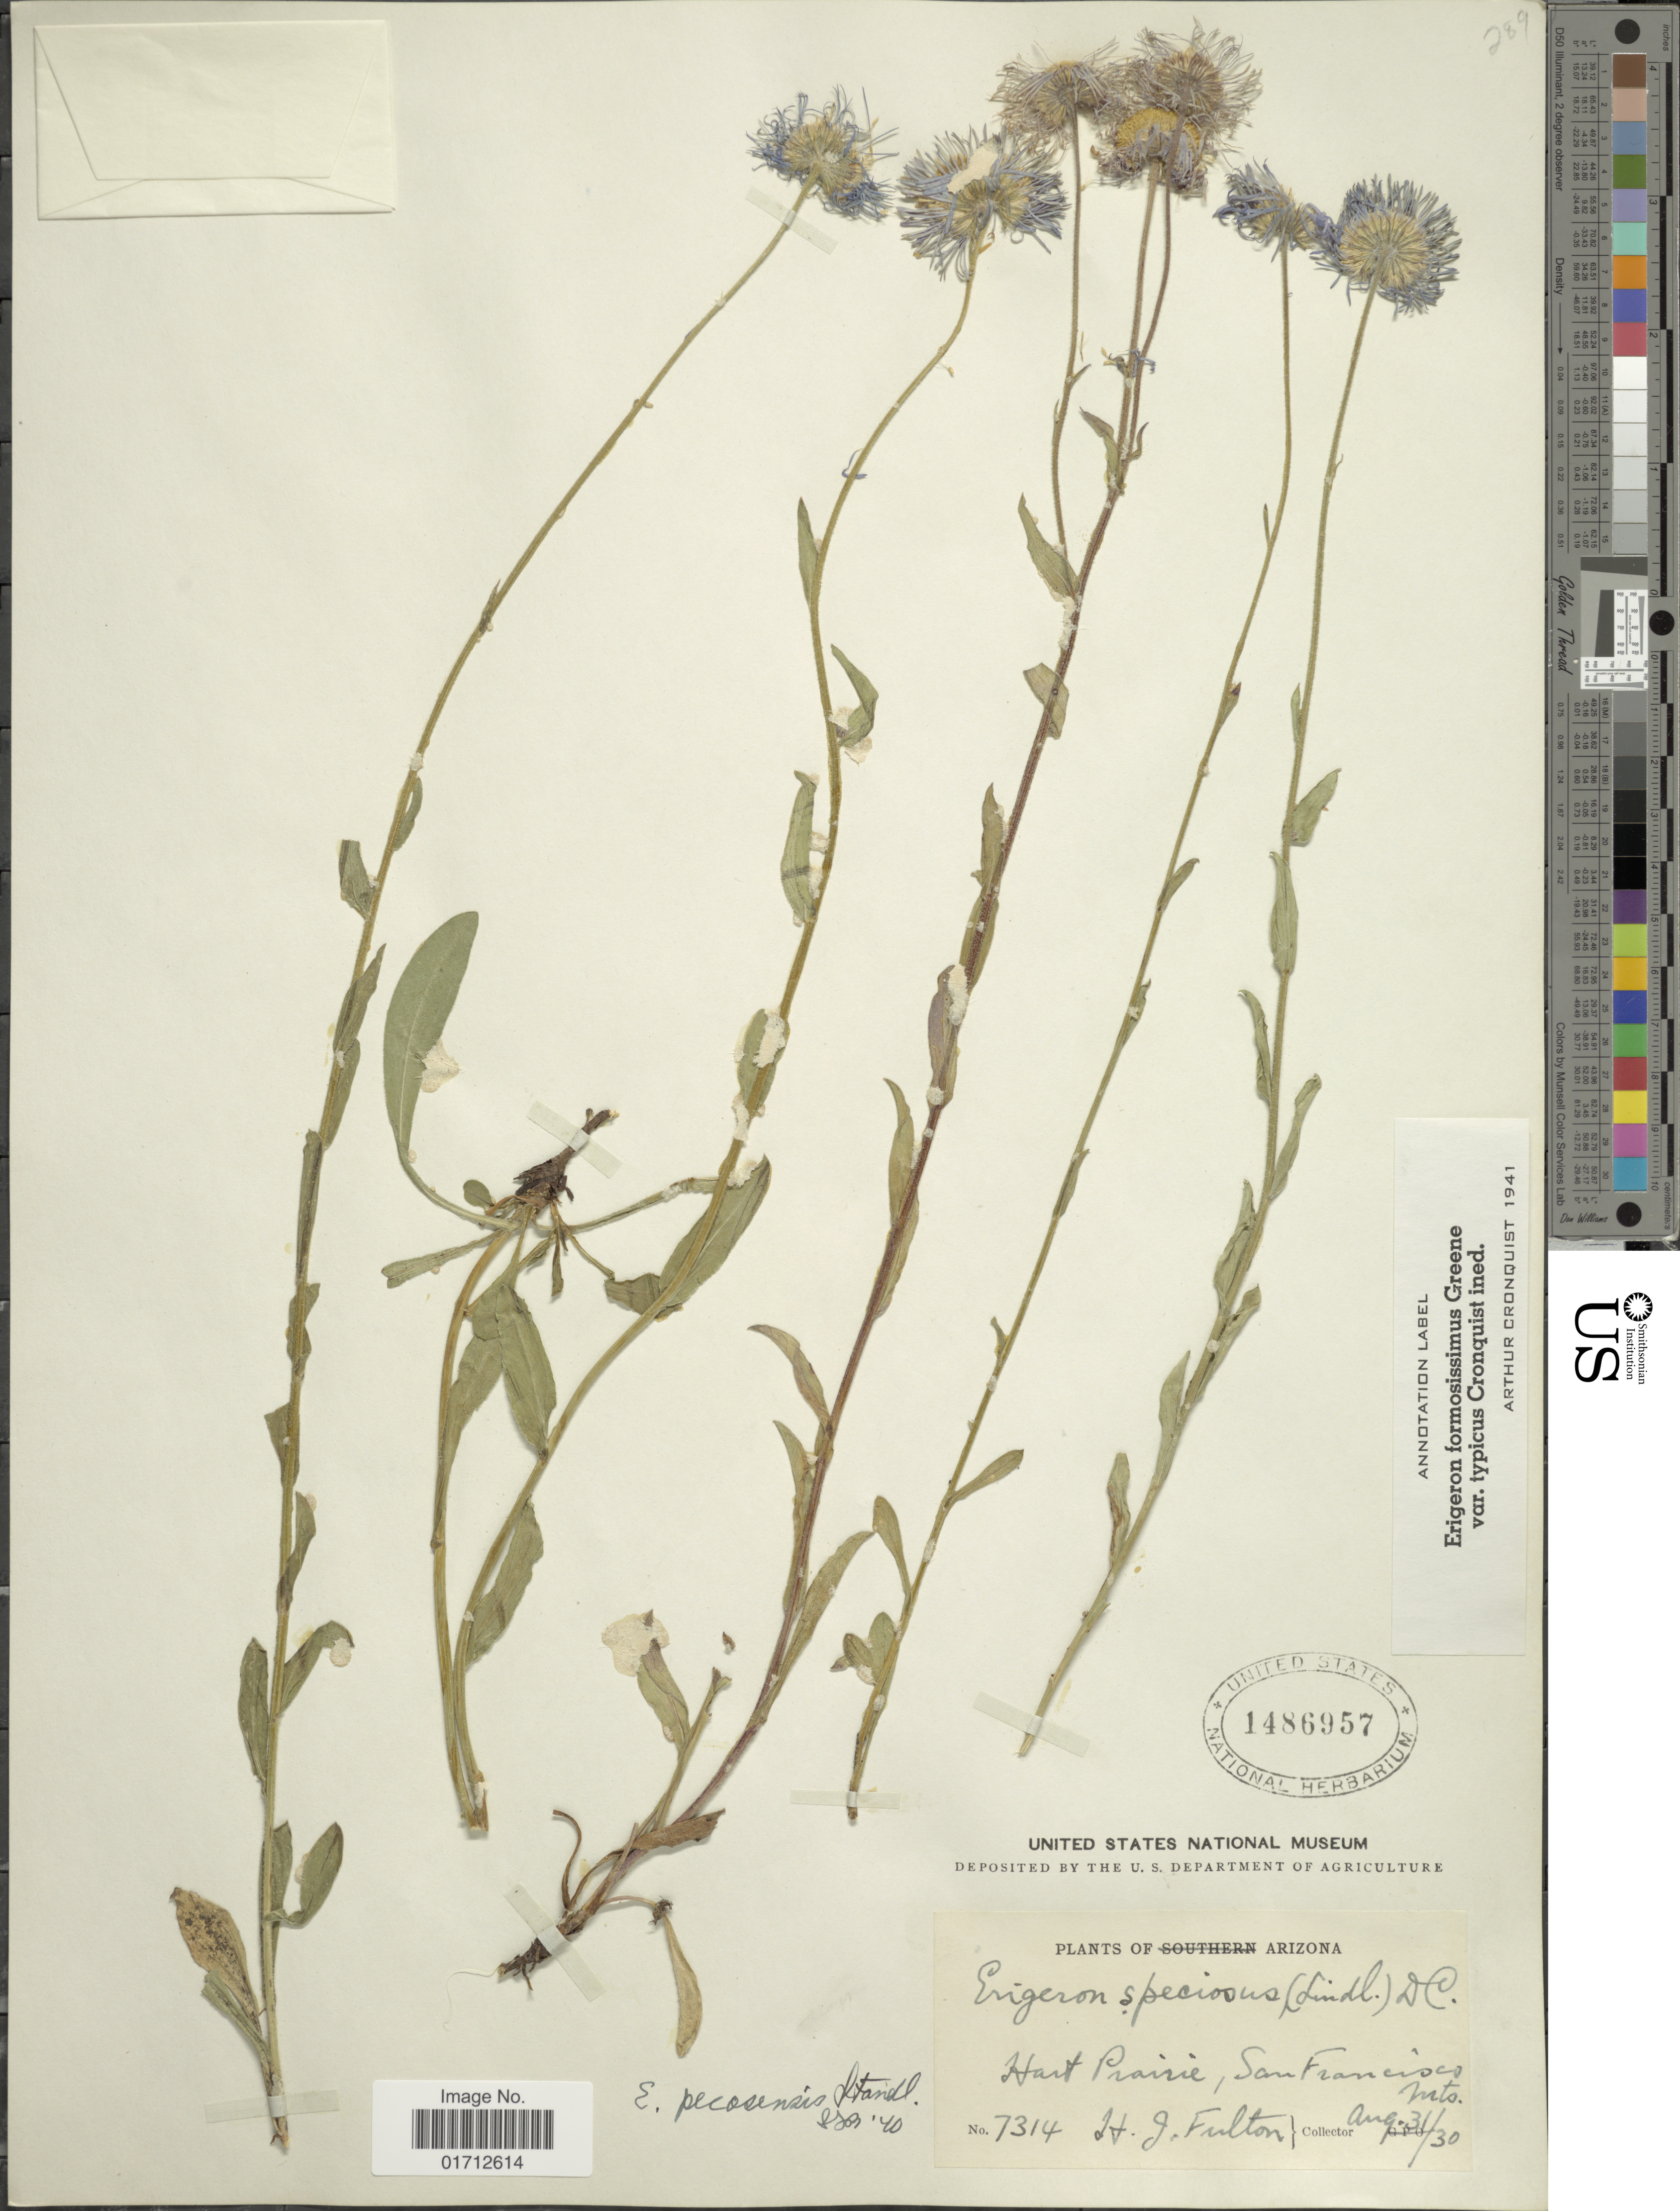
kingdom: Plantae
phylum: Tracheophyta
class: Magnoliopsida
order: Asterales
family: Asteraceae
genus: Erigeron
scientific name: Erigeron formosissimus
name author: Greene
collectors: H. Fulton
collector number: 7314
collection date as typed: Transcribed d/m/y: 31/8/30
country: United States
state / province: Arizona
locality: Hart Prairie, San Francisco Mts.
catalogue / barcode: US 1486957